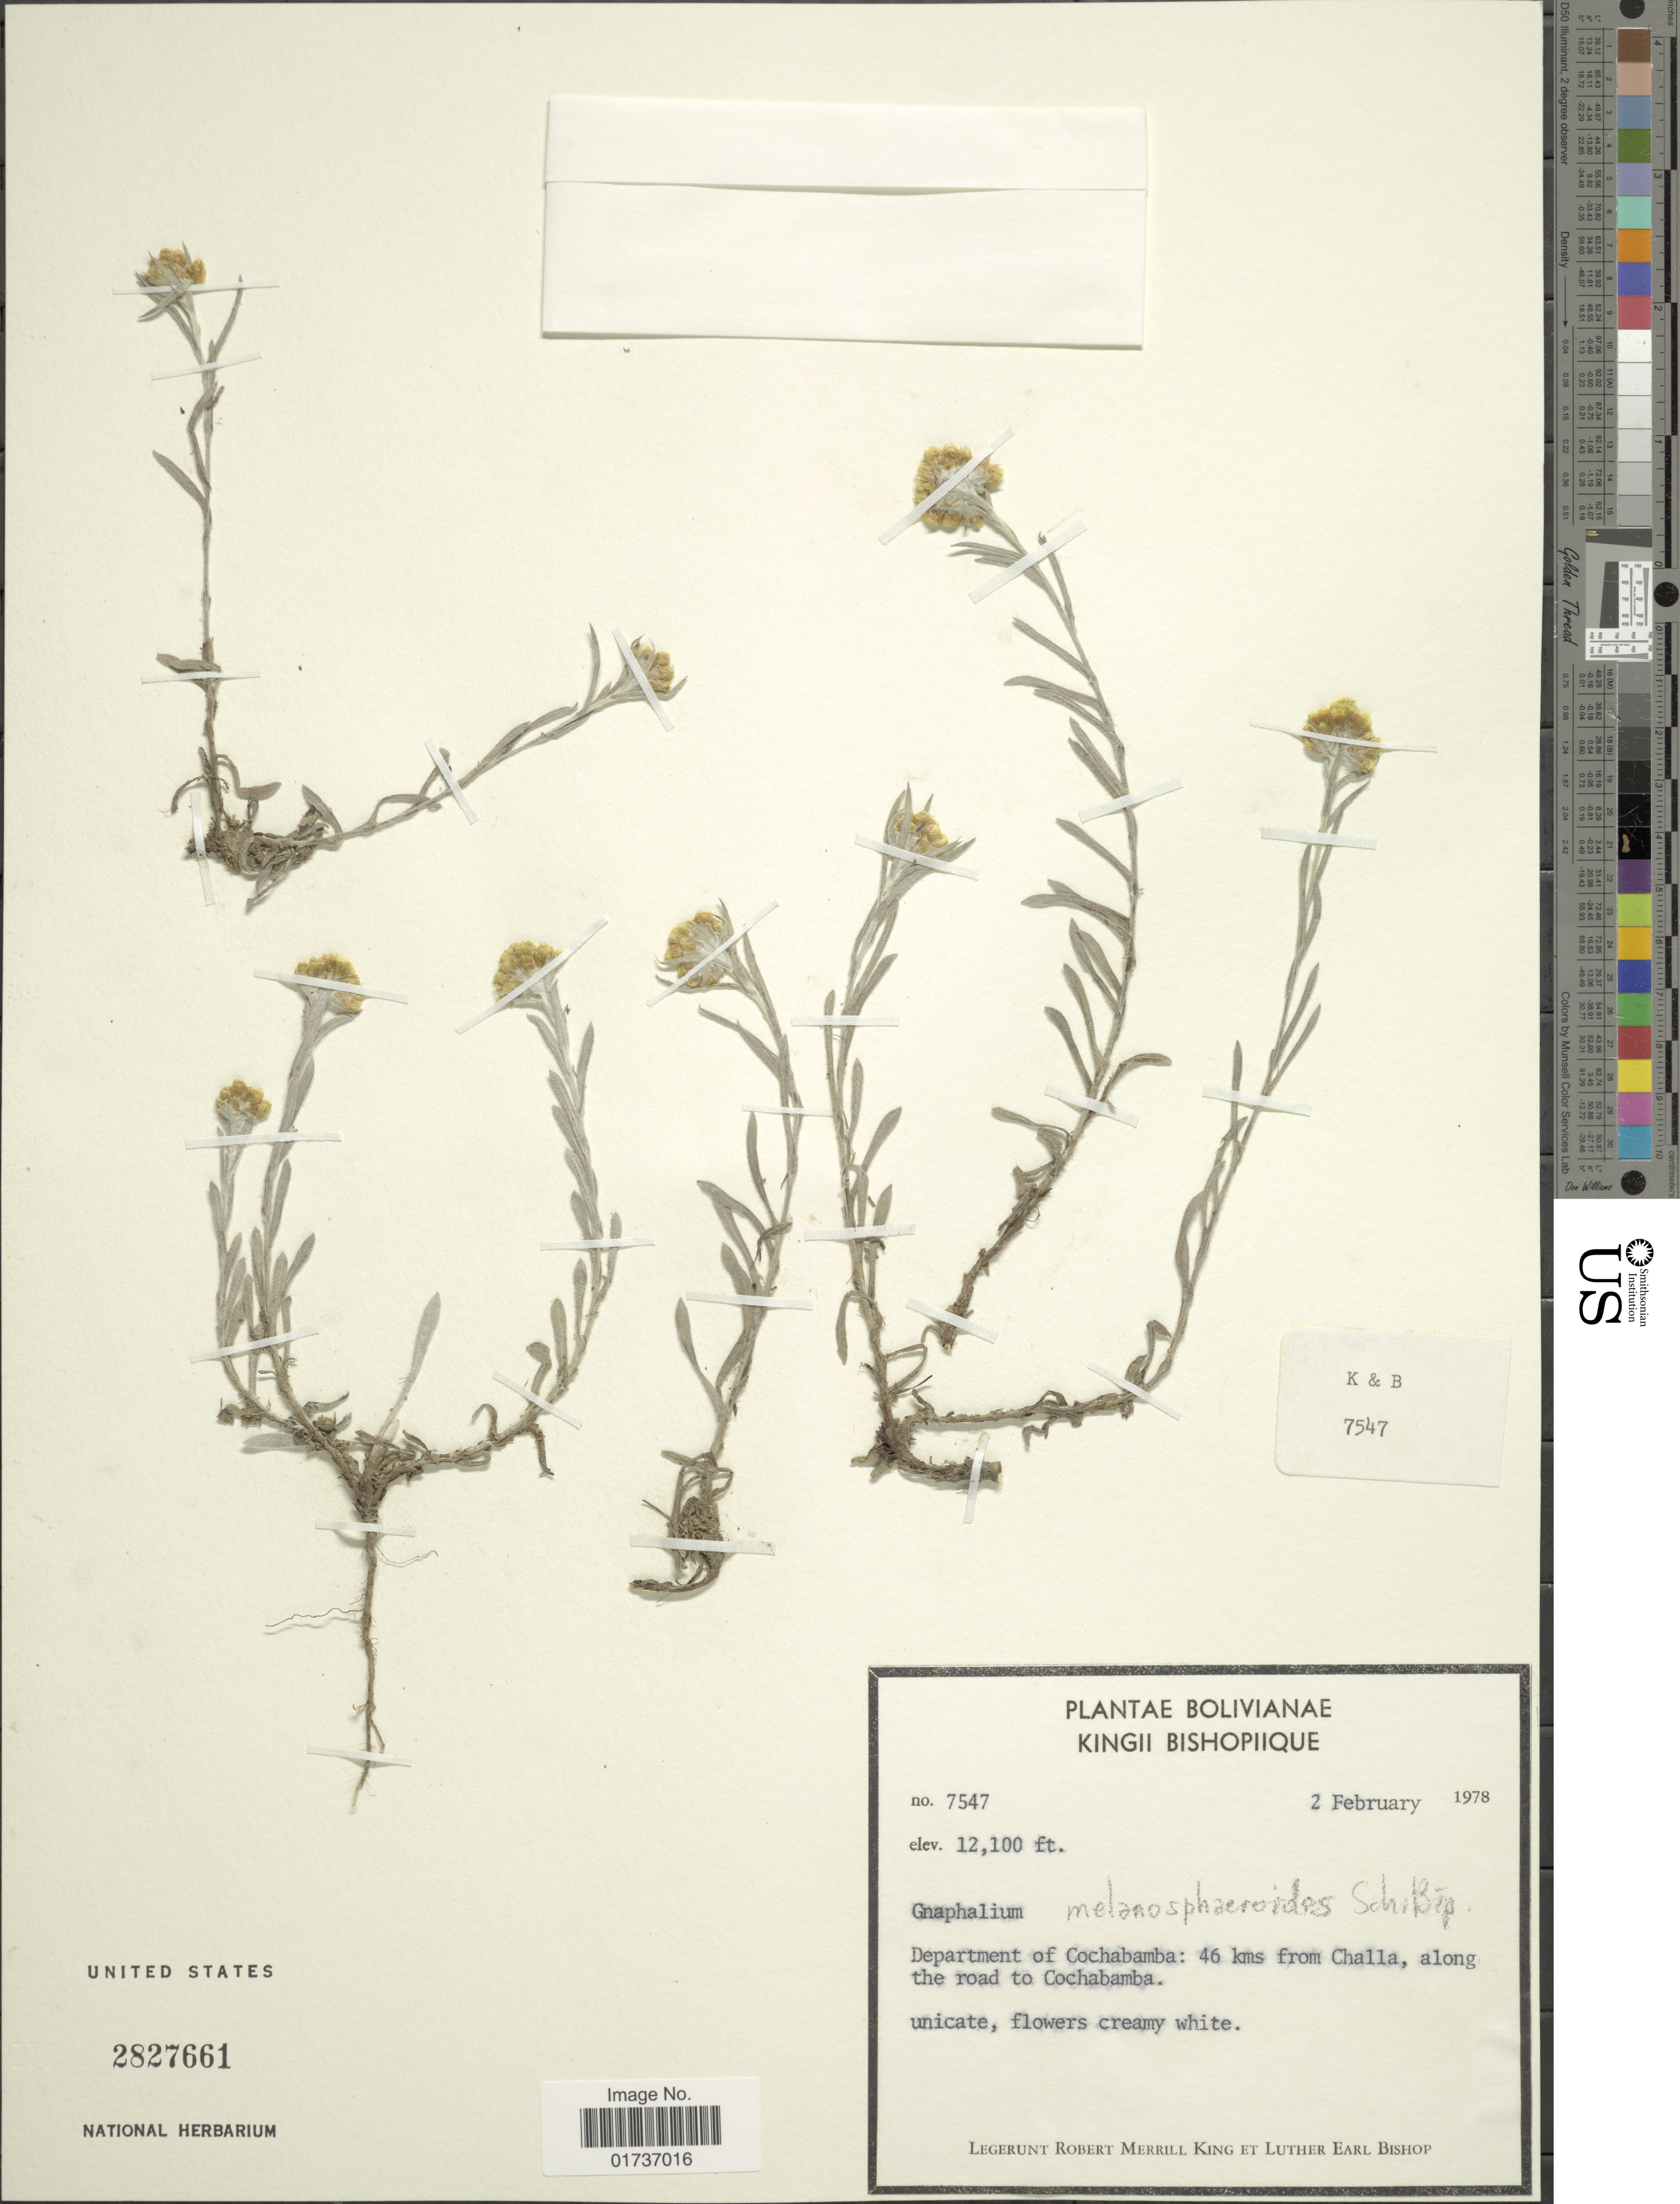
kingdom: Plantae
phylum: Tracheophyta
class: Magnoliopsida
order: Asterales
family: Asteraceae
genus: Gnaphalium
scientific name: Gnaphalium melanosphaeroides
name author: Sch. Bip. & Wedd.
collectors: R. M. King & L. E. Bishop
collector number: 7547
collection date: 1978-02-02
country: Bolivia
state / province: Cochabamba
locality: Department of Cochaba,ba: 46 kms from Challa, along the road to Cochabamba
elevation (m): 3688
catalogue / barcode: US 2827661